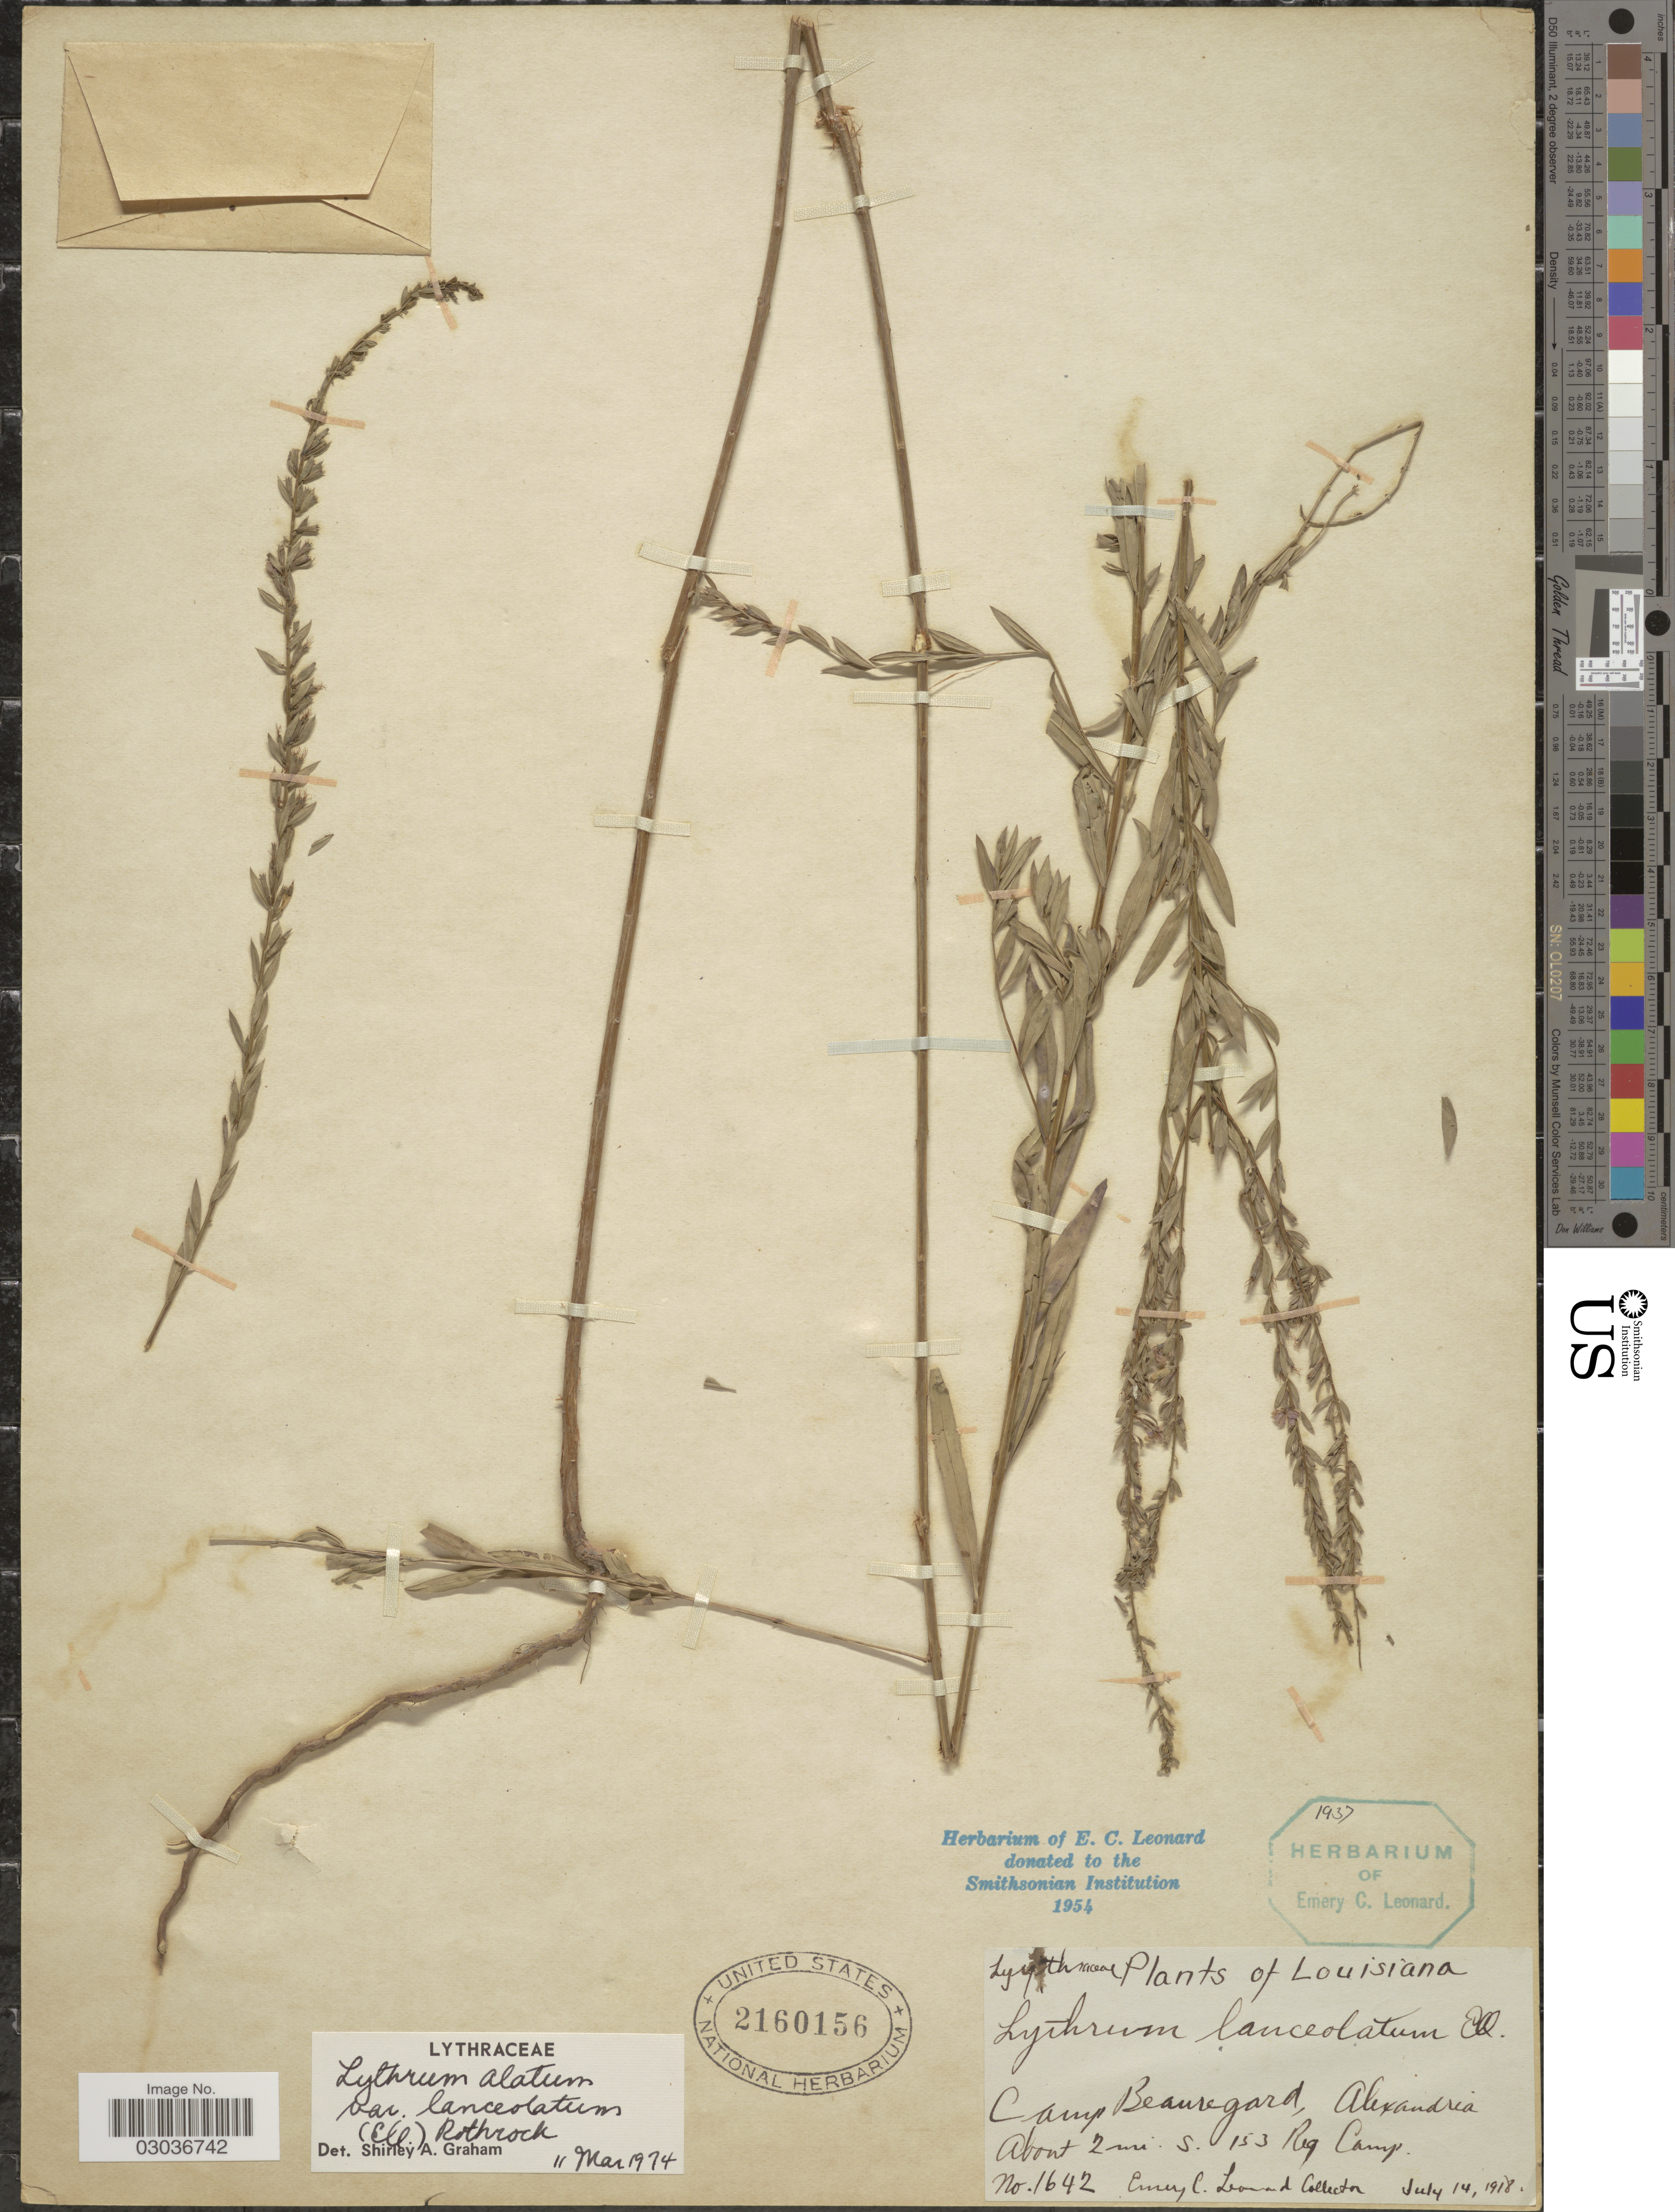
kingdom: Plantae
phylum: Tracheophyta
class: Magnoliopsida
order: Myrtales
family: Lythraceae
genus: Lythrum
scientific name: Lythrum alatum var. lanceolatum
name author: (Elliott) A. Gray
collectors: E. C. Leonard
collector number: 1642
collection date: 1918-07-14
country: United States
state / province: Louisiana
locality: Camp Beauregard, Alexandria. About 2 mi. S. 153 Reg Camp.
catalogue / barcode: US 2160156